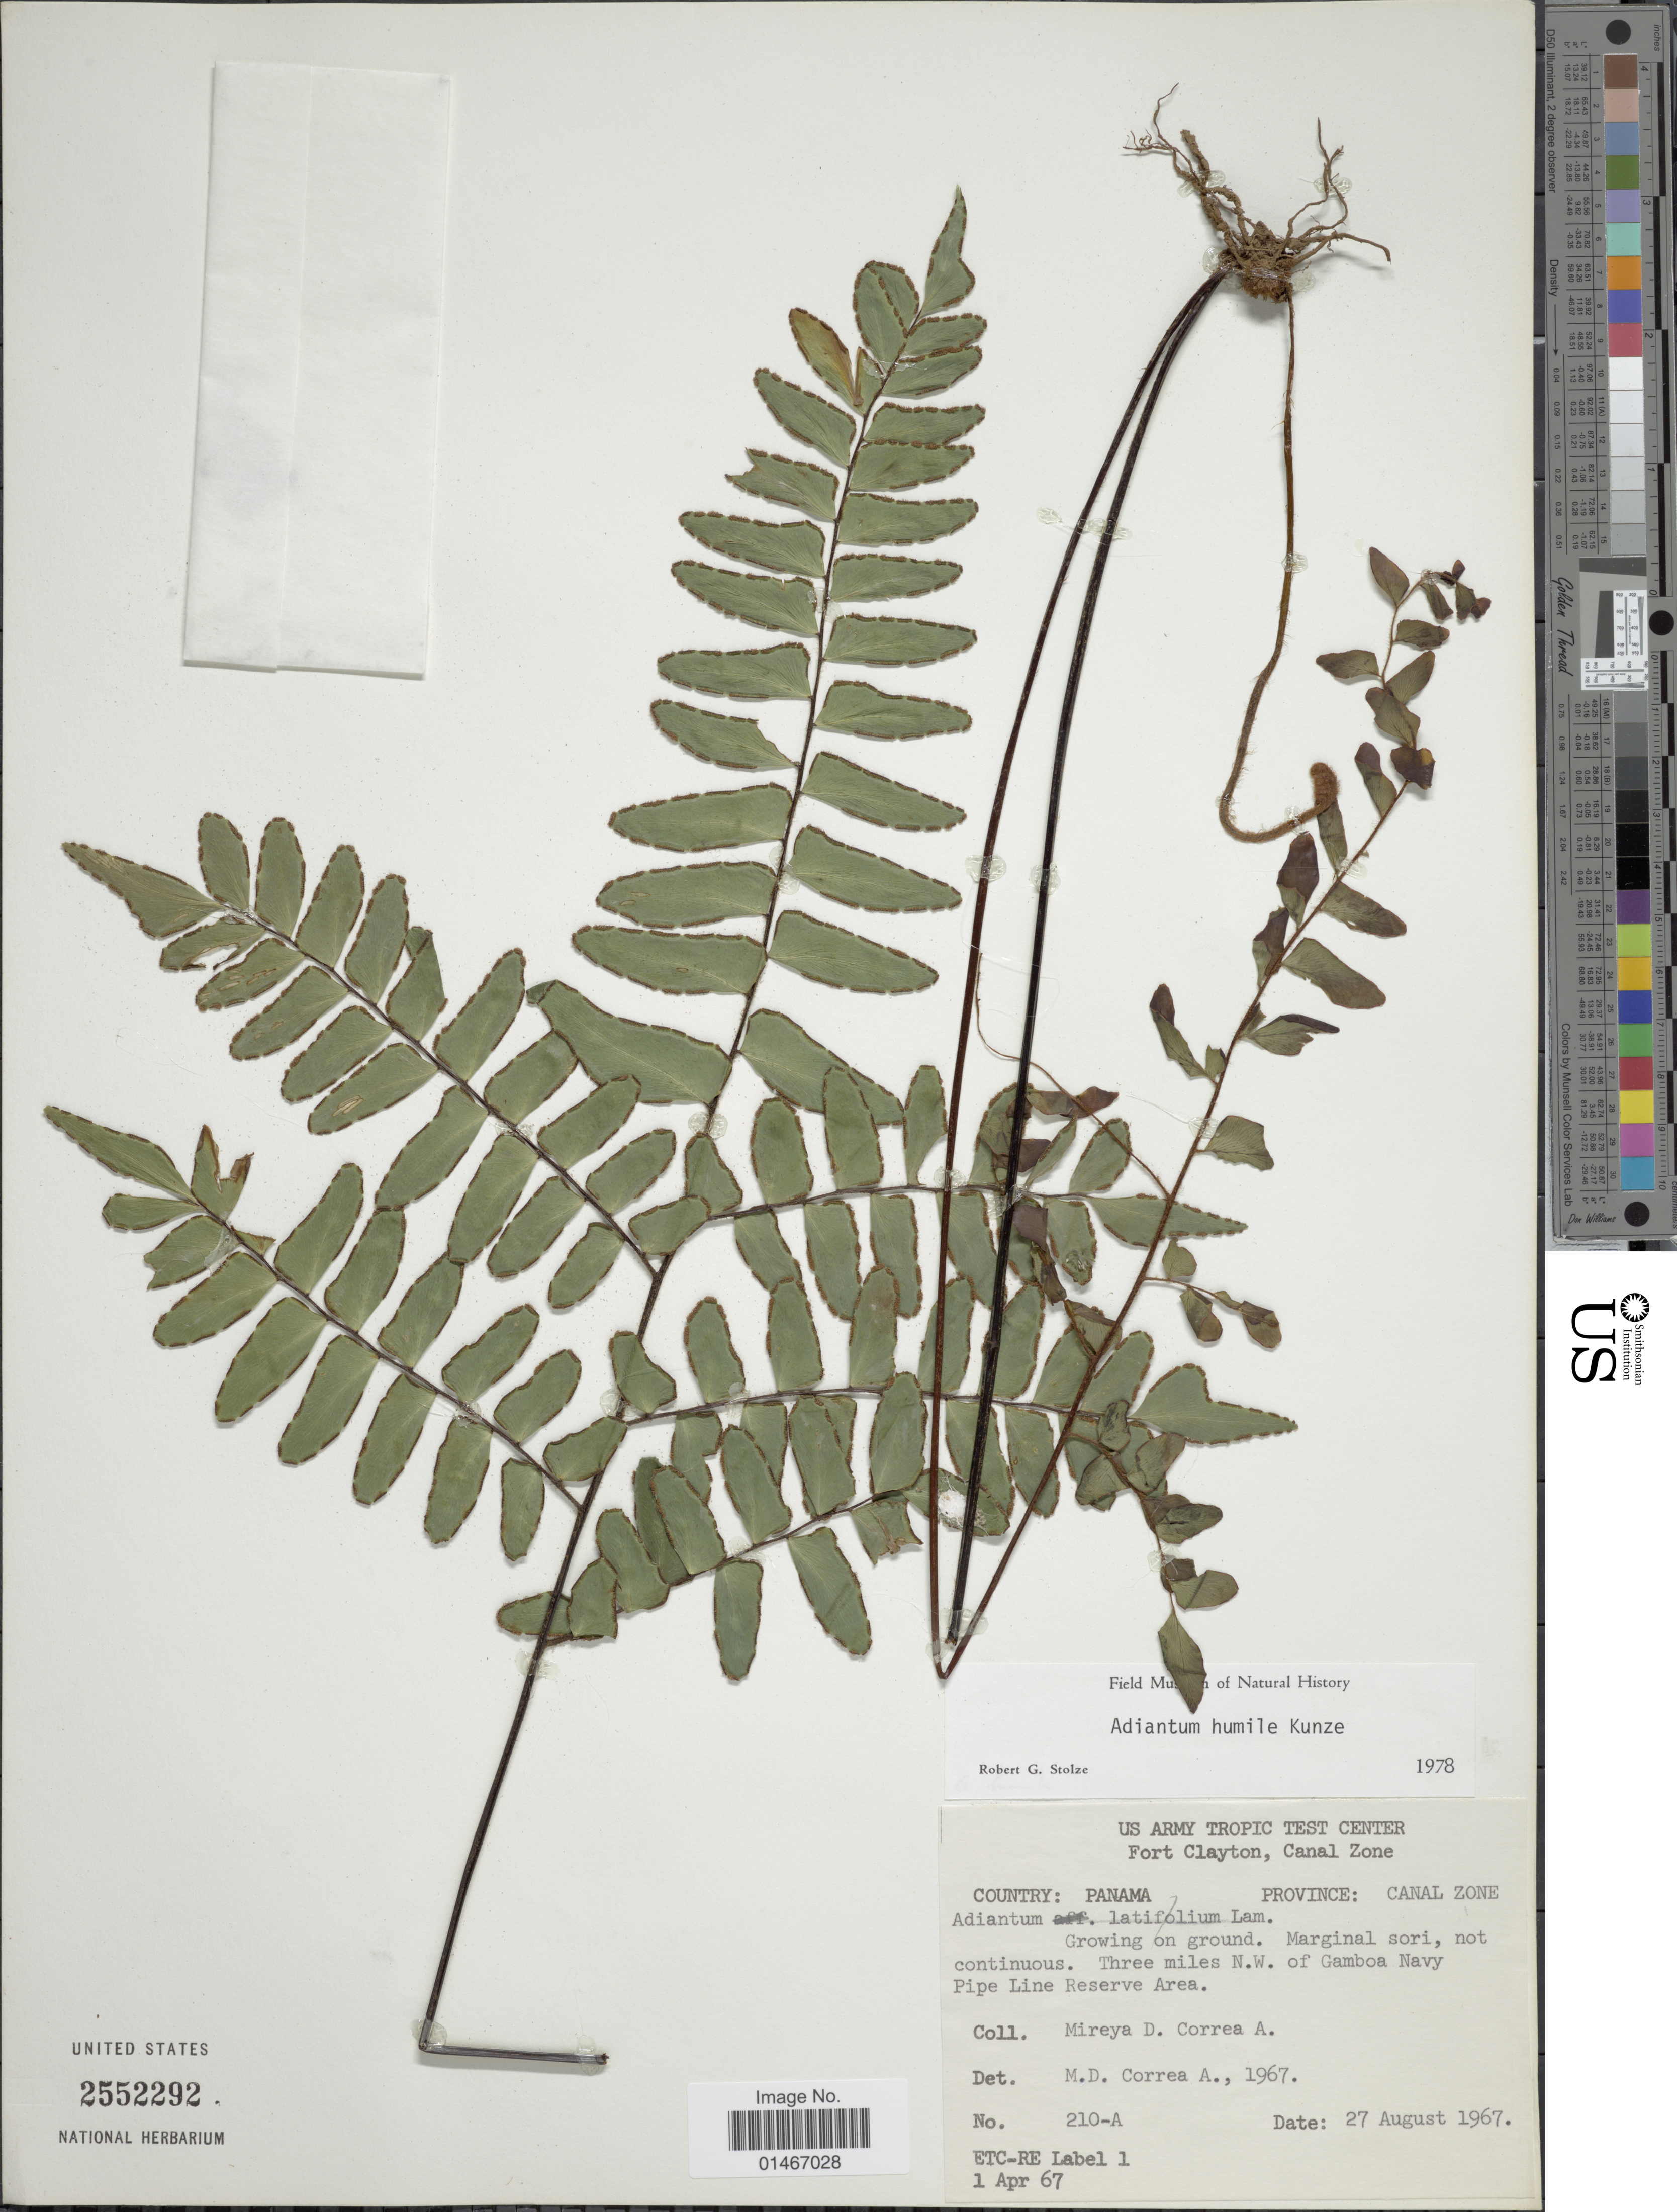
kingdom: Plantae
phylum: Tracheophyta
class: Polypodiopsida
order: Polypodiales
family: Pteridaceae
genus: Adiantum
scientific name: Adiantum killipii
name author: Maxon & Weath.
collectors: M. D. Corrêa-A.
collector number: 210-A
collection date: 1967-08-27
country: Panama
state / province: Colón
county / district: Canal Zone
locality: Province: Canal Zone. Three miles N.W. of Gamboa Navy Pipe Line Reserve Area.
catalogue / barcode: US 2552292